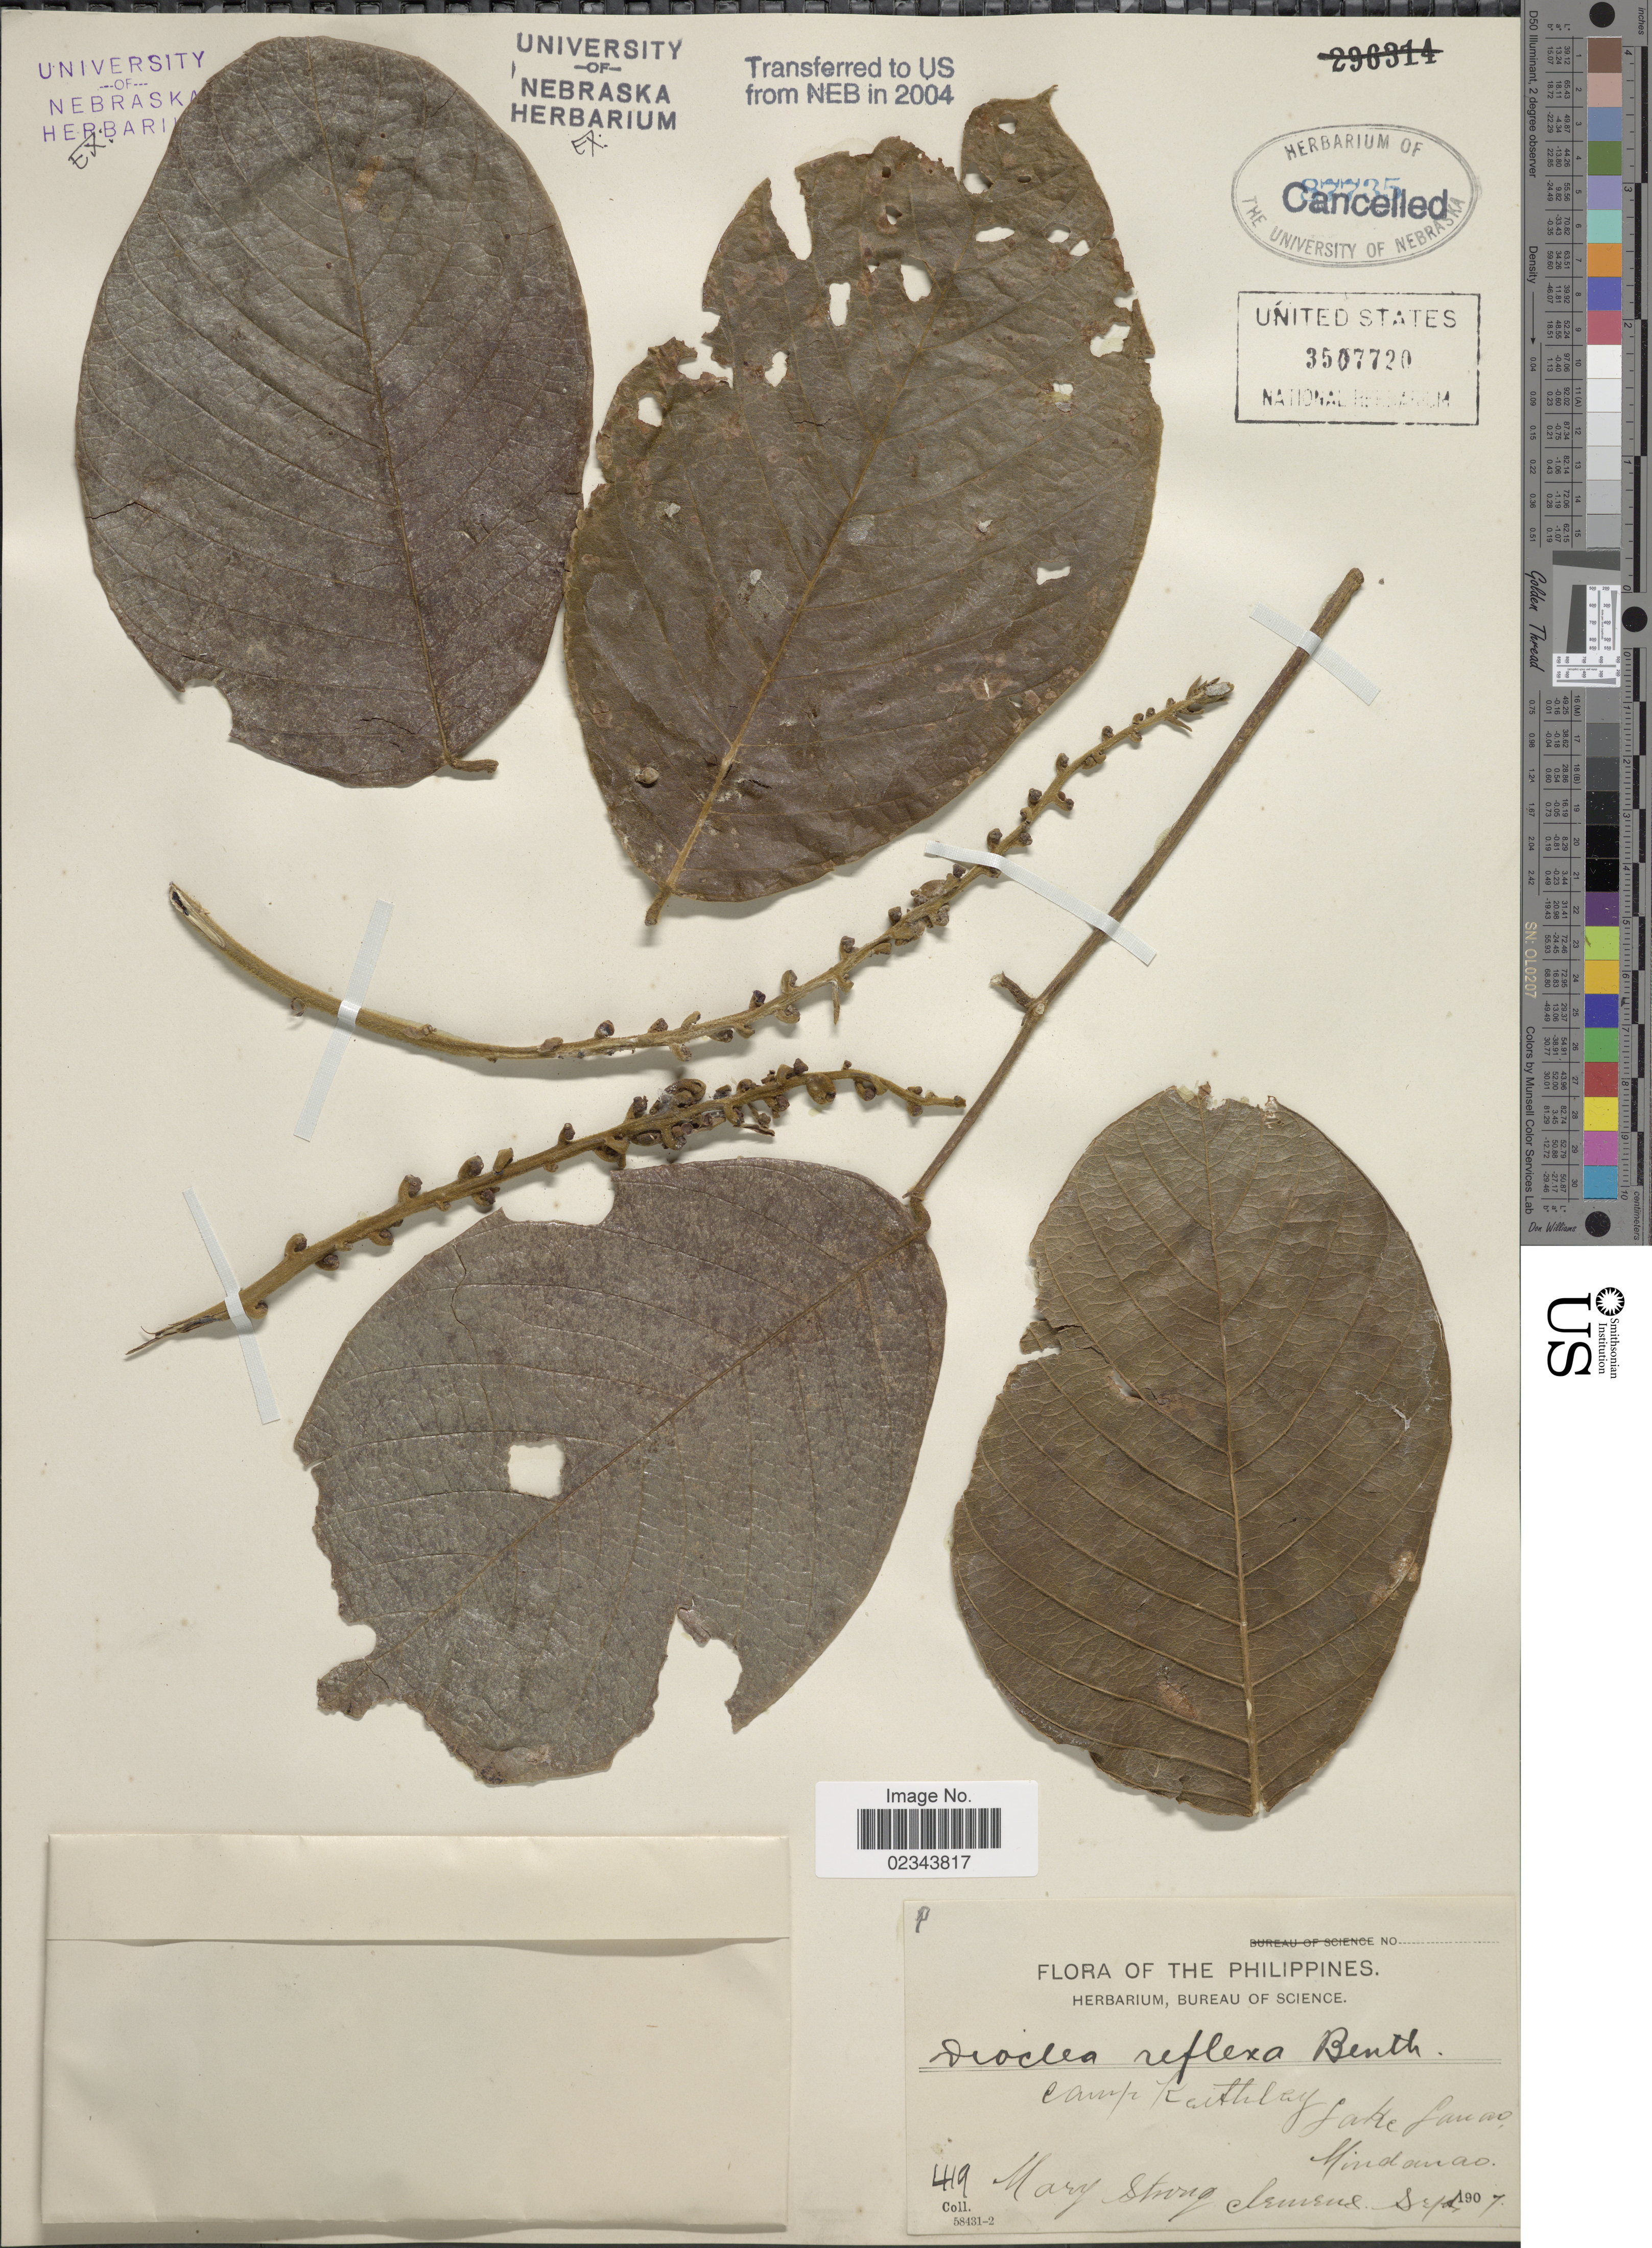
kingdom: Plantae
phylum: Tracheophyta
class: Magnoliopsida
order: Fabales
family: Fabaceae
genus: Macropsychanthus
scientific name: Macropsychanthus comosus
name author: (G. Mey.) L.P. Queiroz & Snak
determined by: Strong, Mark T., (BOT), Smithsonian Institution - National Museum of Natural History (UNITED STATES)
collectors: M. S. Clemens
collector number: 419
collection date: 1907-09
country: Philippines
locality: Camp Keithley, Lake Lanao, Mindanao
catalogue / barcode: US 3507720